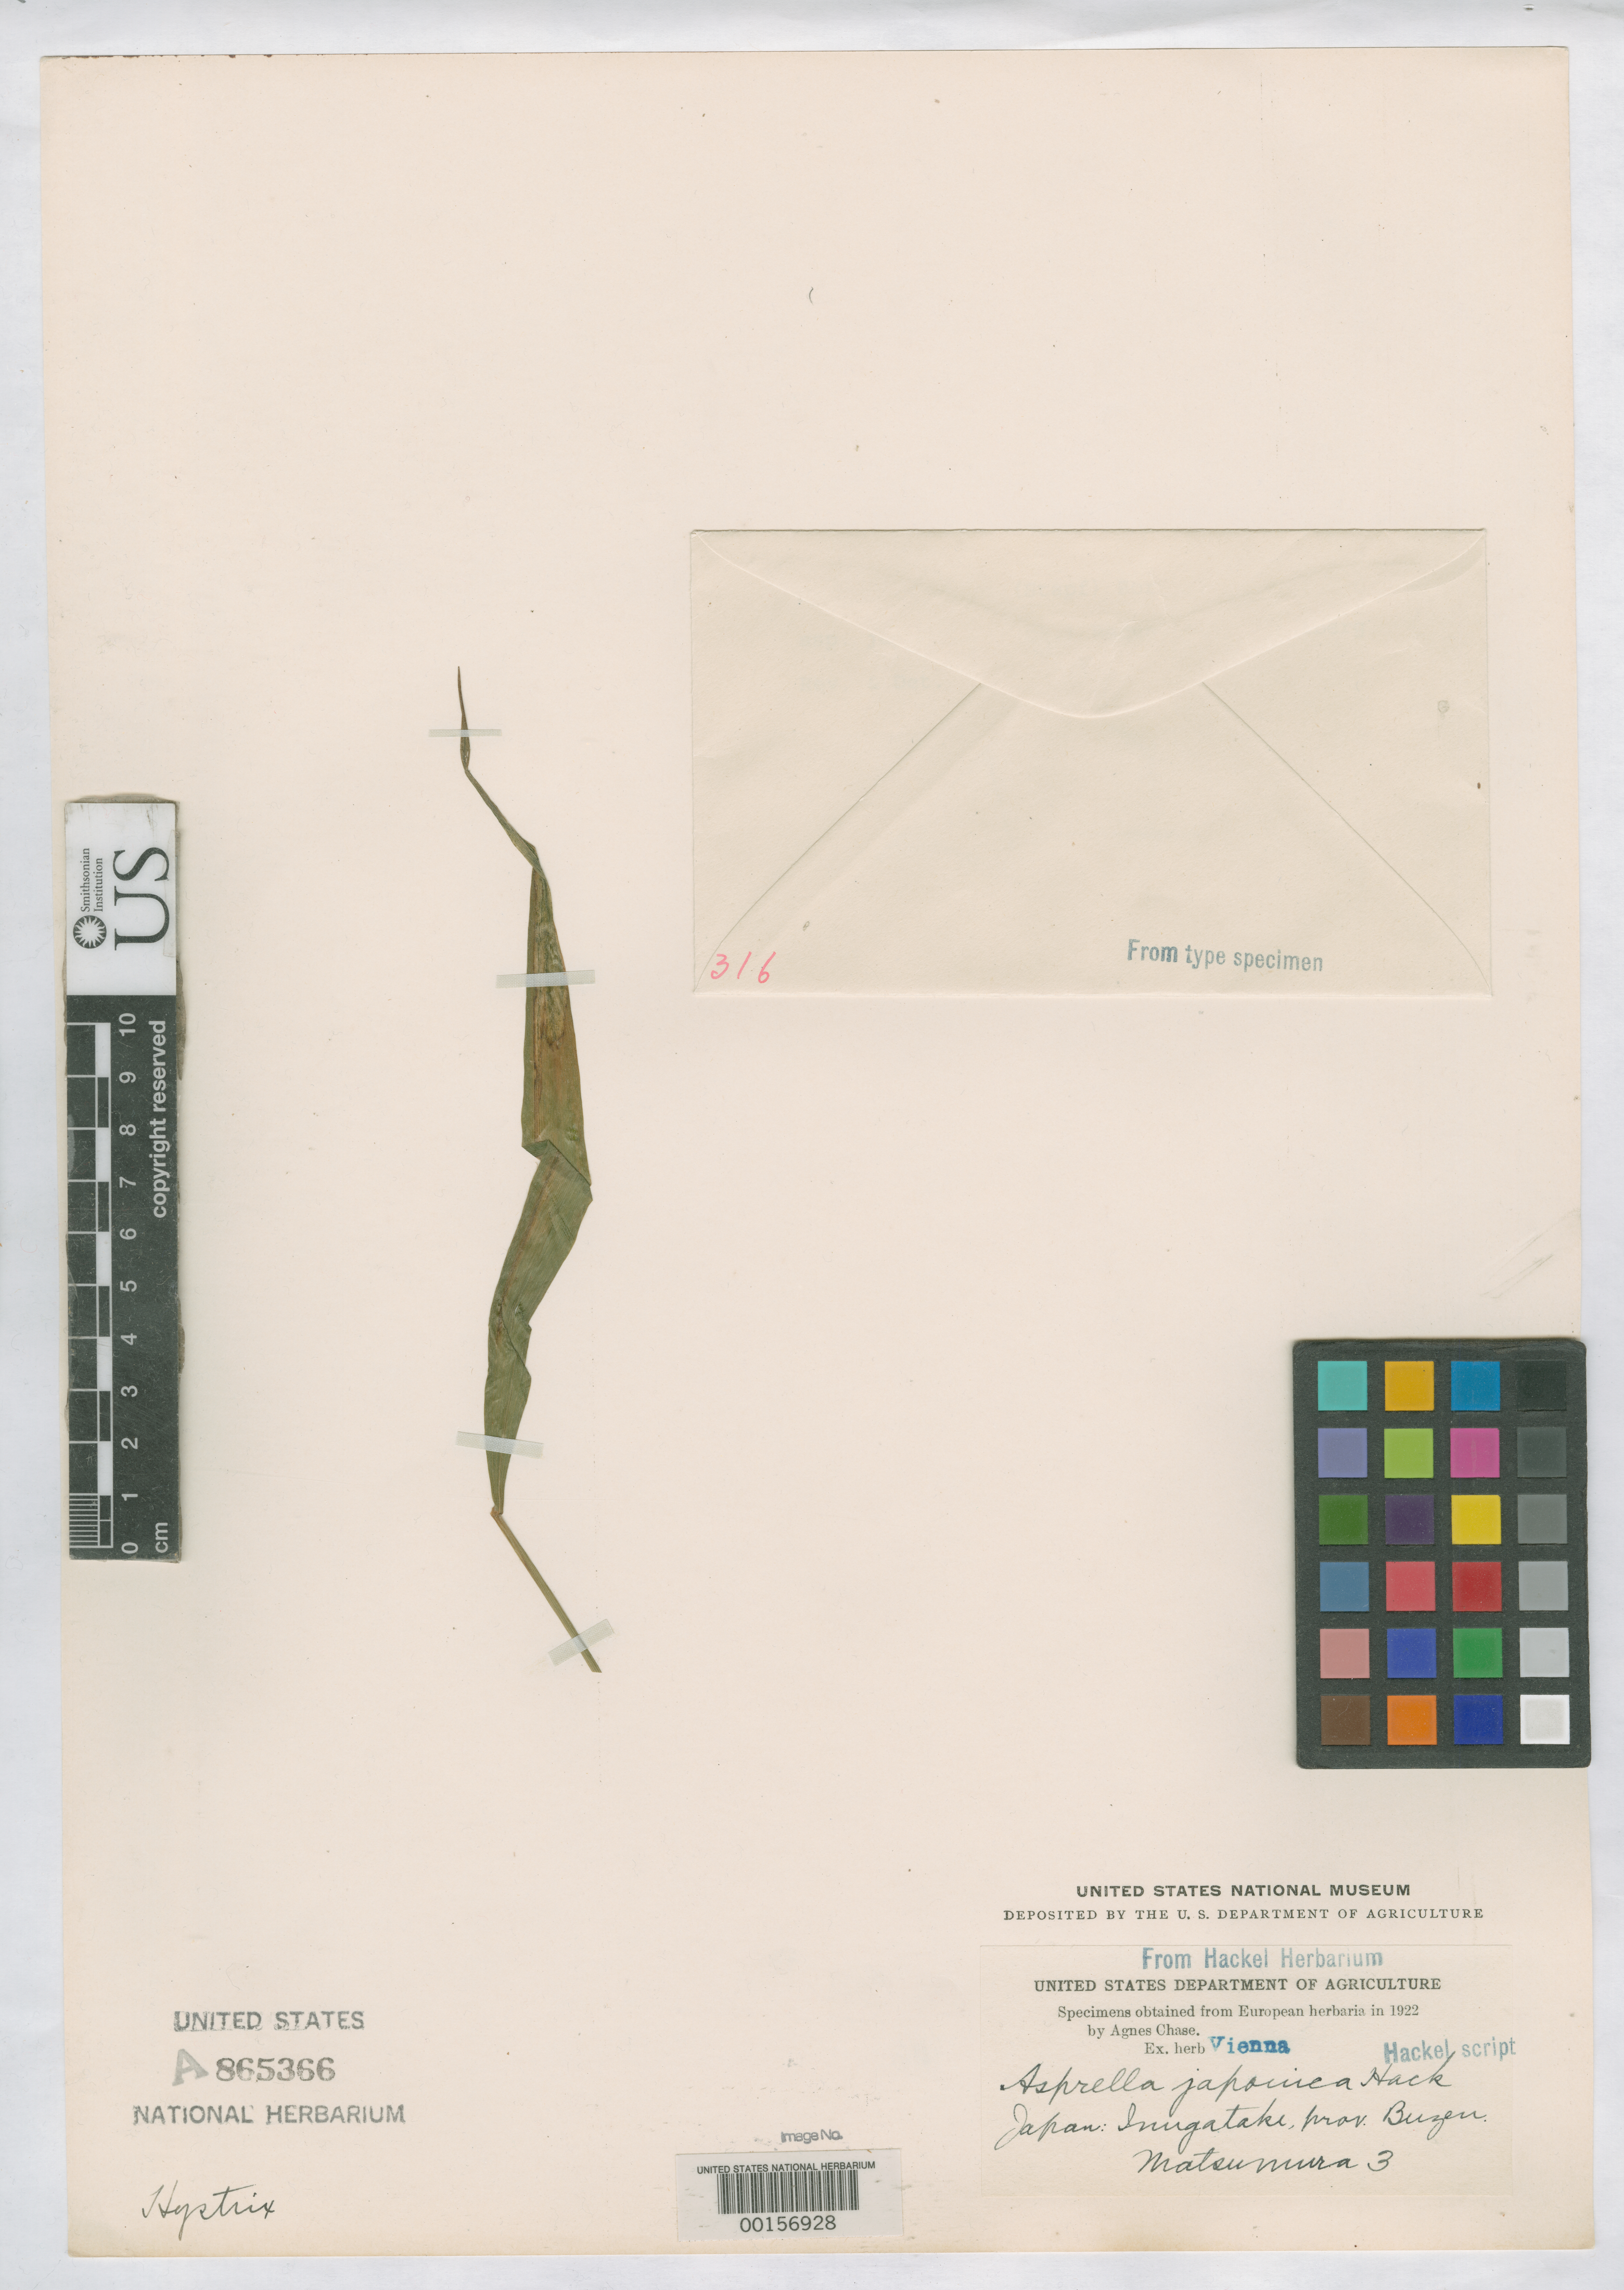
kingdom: Plantae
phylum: Tracheophyta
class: Liliopsida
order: Poales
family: Poaceae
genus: Asperella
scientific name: Asperella japonica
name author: Hack.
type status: Type Fragment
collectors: J. Matsumura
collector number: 3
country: Japan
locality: Prov. Buzen, Inugatake.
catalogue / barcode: US 865366A